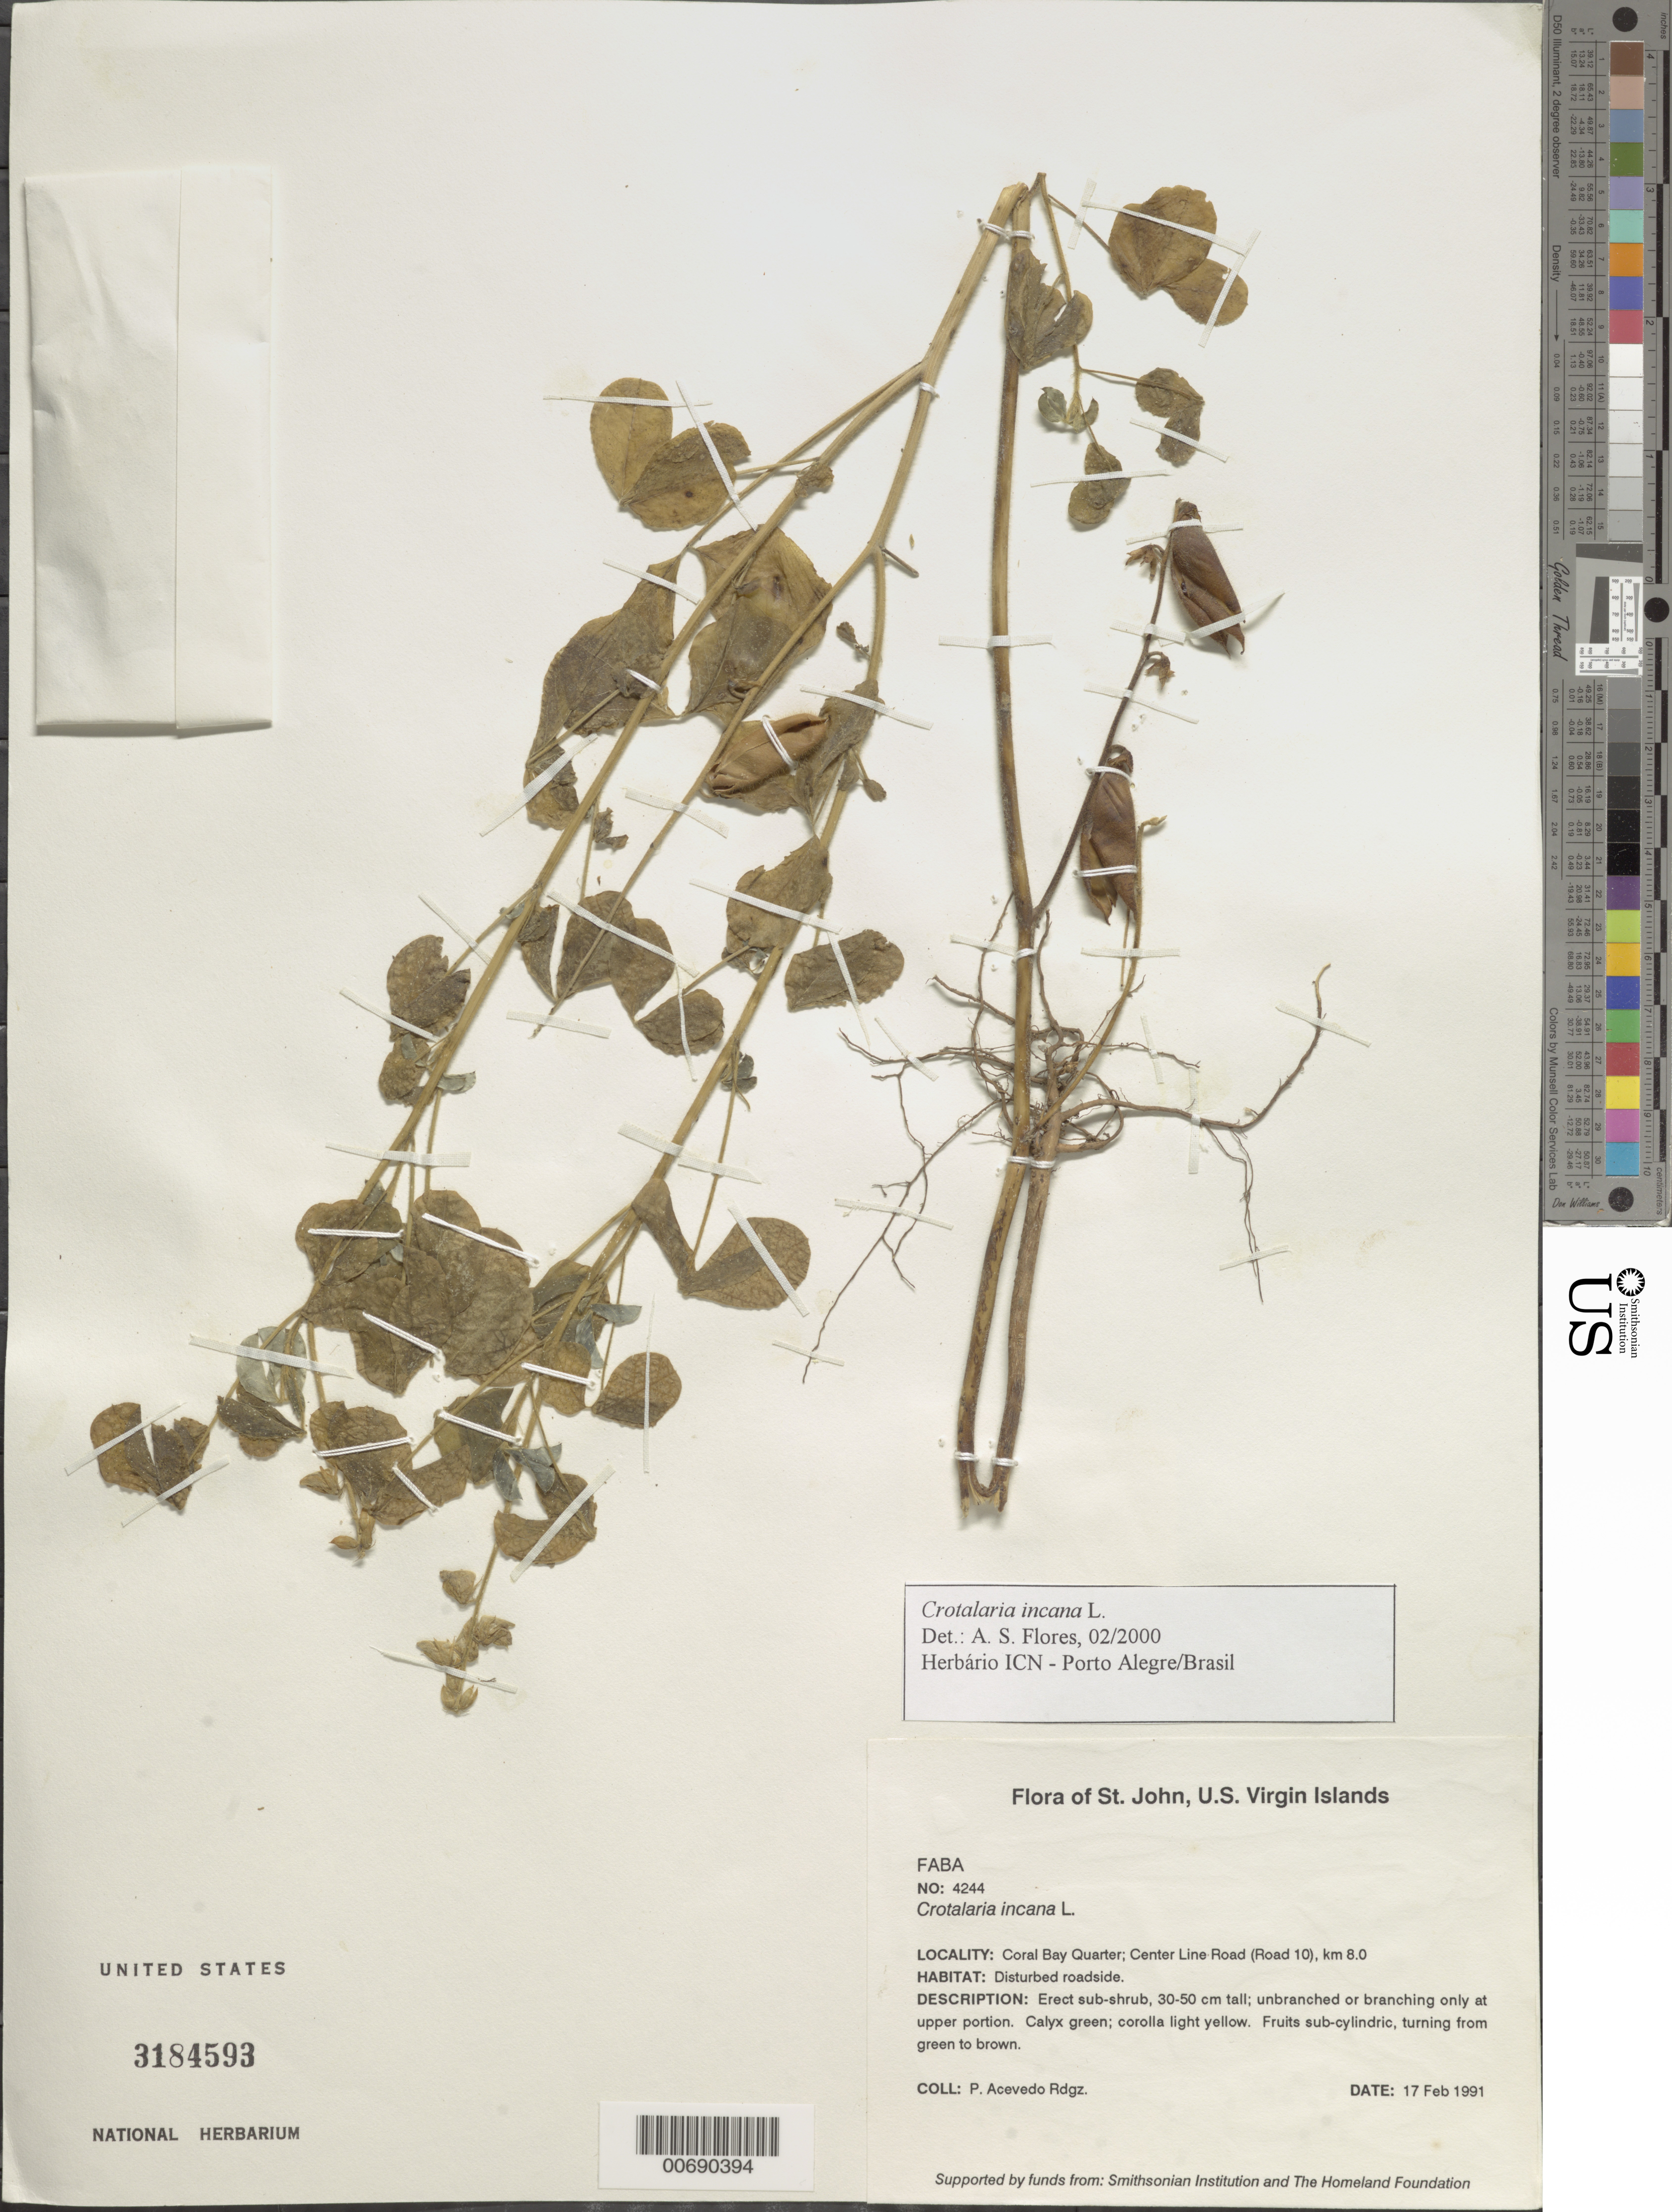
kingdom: Plantae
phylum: Tracheophyta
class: Magnoliopsida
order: Fabales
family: Fabaceae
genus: Crotalaria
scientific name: Crotalaria incana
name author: L.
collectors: P. Acevedo-Rodr.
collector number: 4244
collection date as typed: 17 Feb 1991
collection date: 1991-02-17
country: U.S. Virgin Islands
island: St. John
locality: Coral Bay Quarter; Center Line Road (Road 10), km 8.0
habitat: Disturbed roadside.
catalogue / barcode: US 3184593